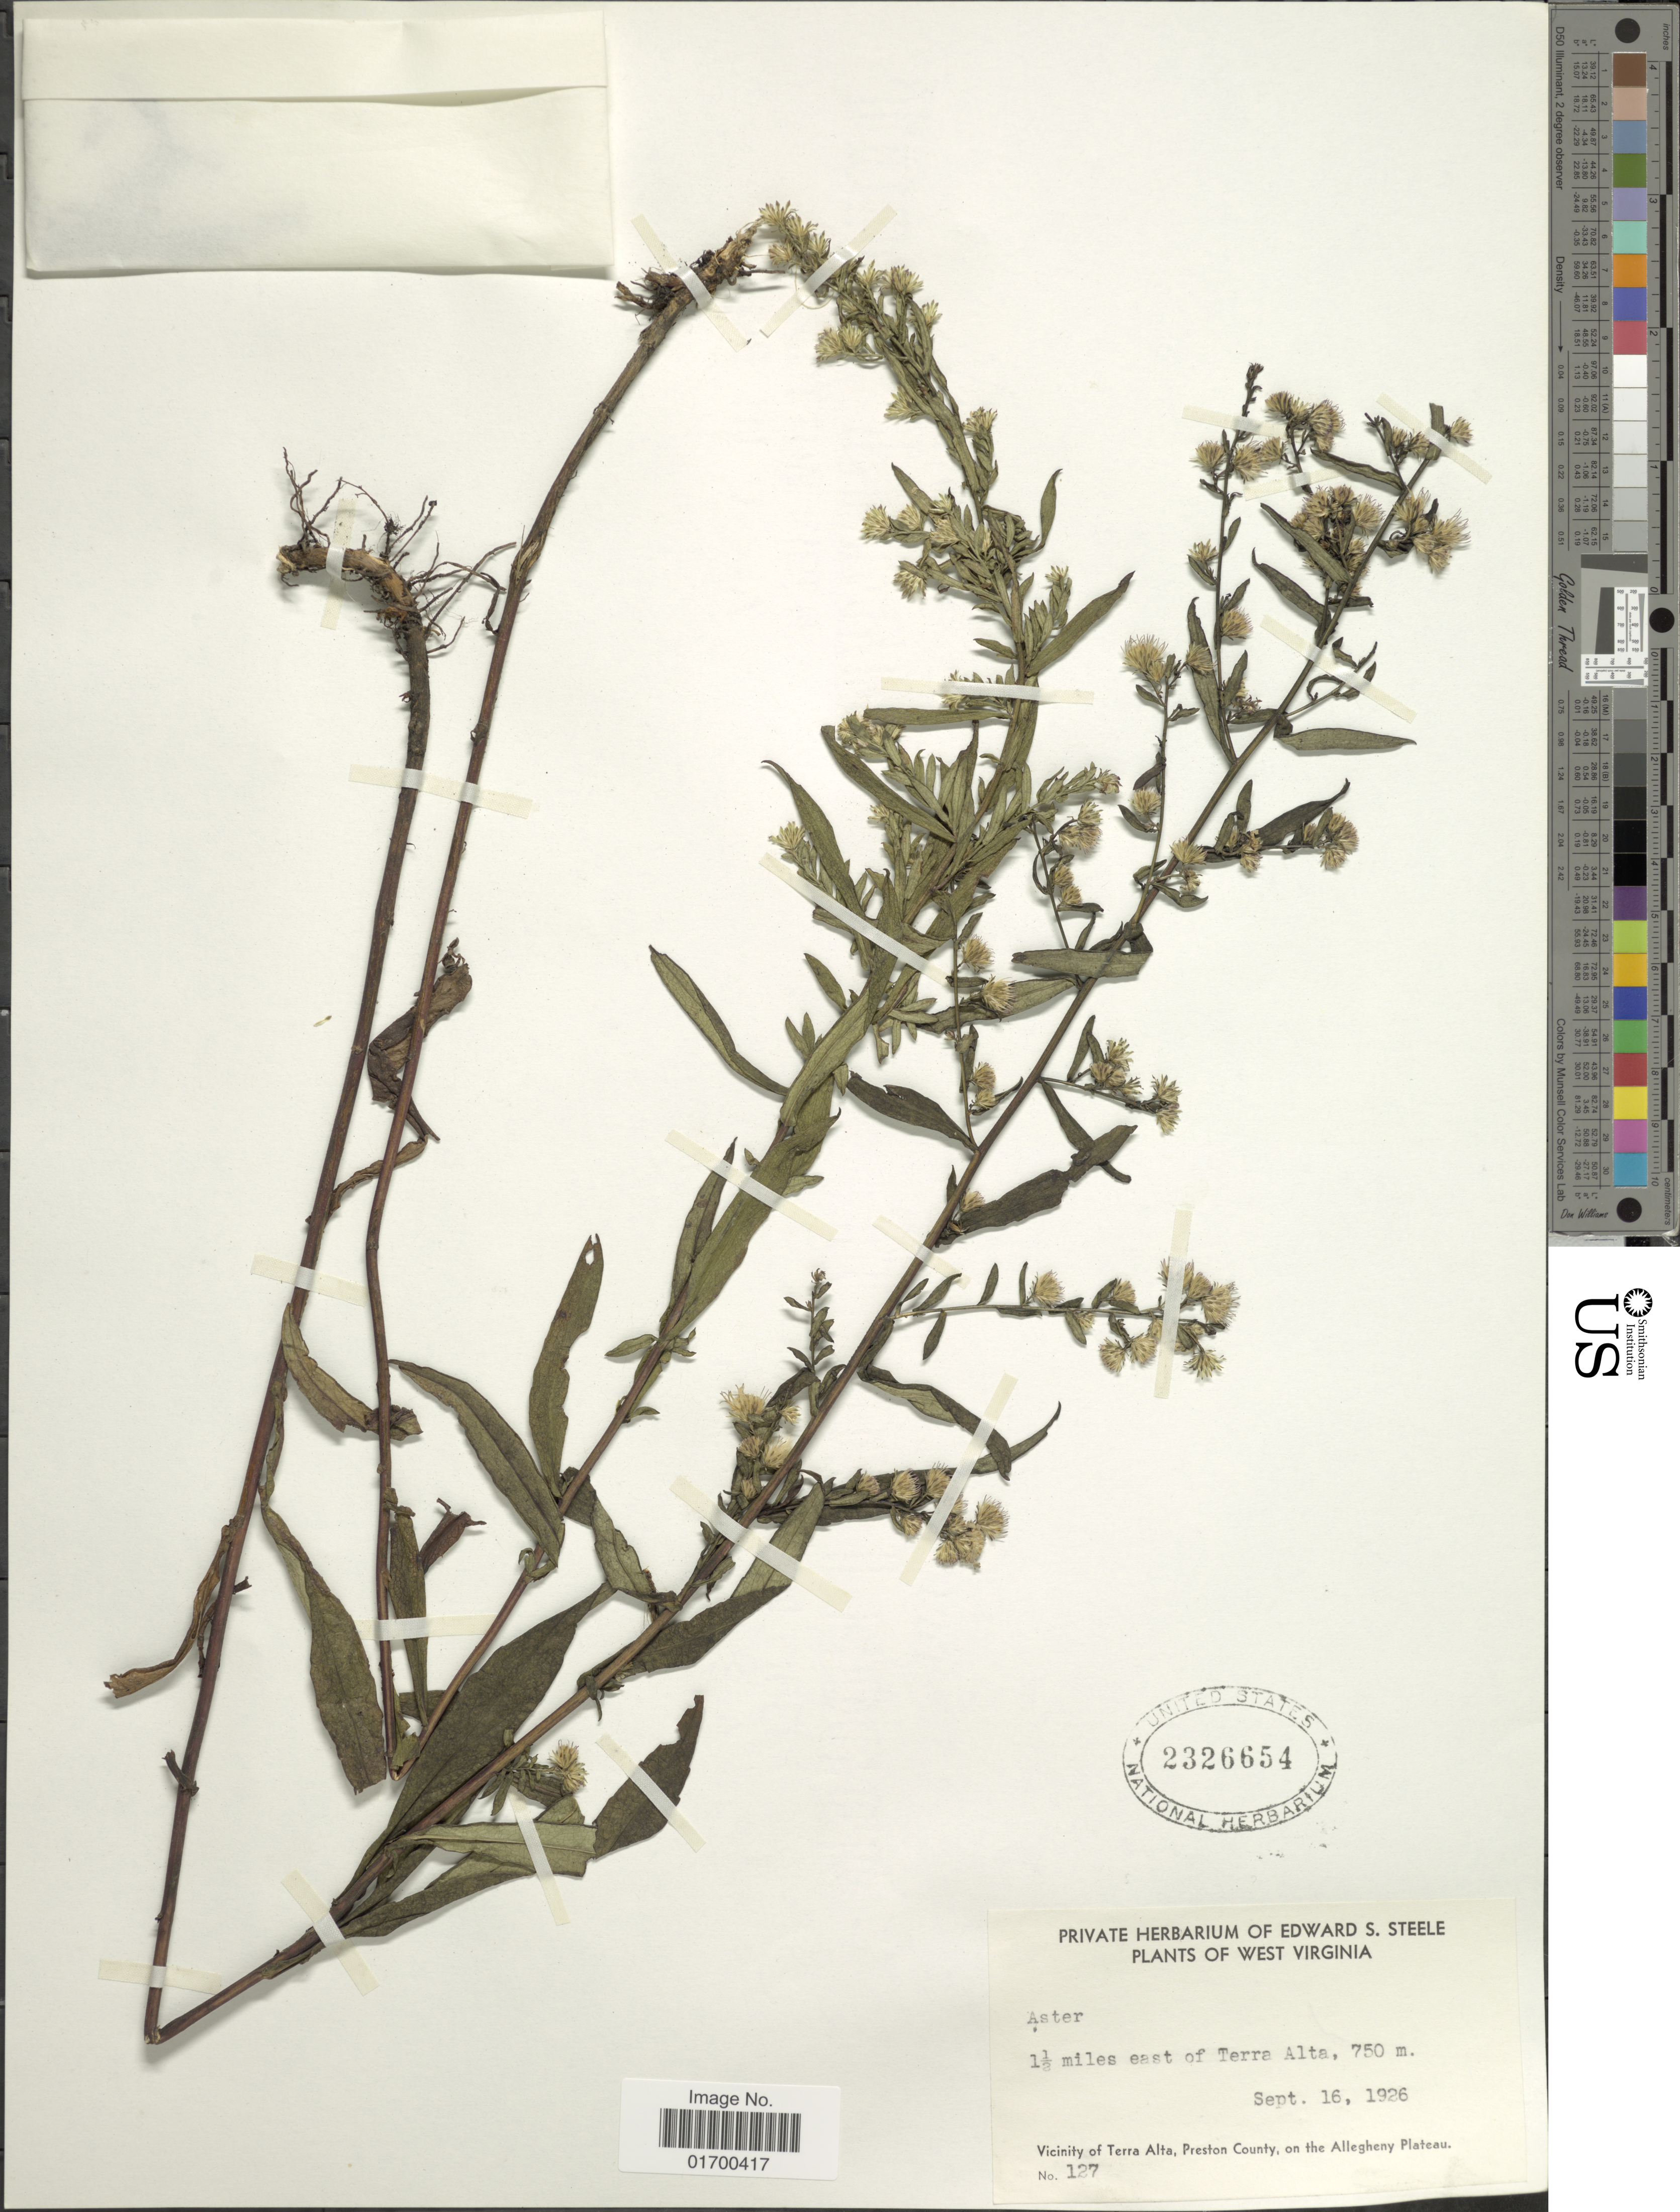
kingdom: Plantae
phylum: Tracheophyta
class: Magnoliopsida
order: Asterales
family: Asteraceae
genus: Symphyotrichum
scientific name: Symphyotrichum lateriflorum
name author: (L.) Á. Löve & D. Löve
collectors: ex herb. Edward S. Steele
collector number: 127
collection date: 1926-09-16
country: United States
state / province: West Virginia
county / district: Preston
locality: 1½ miles E of Terra Alta, Vicinity of Terra Alta, on the Allegheny Plateau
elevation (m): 750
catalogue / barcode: US 2326654